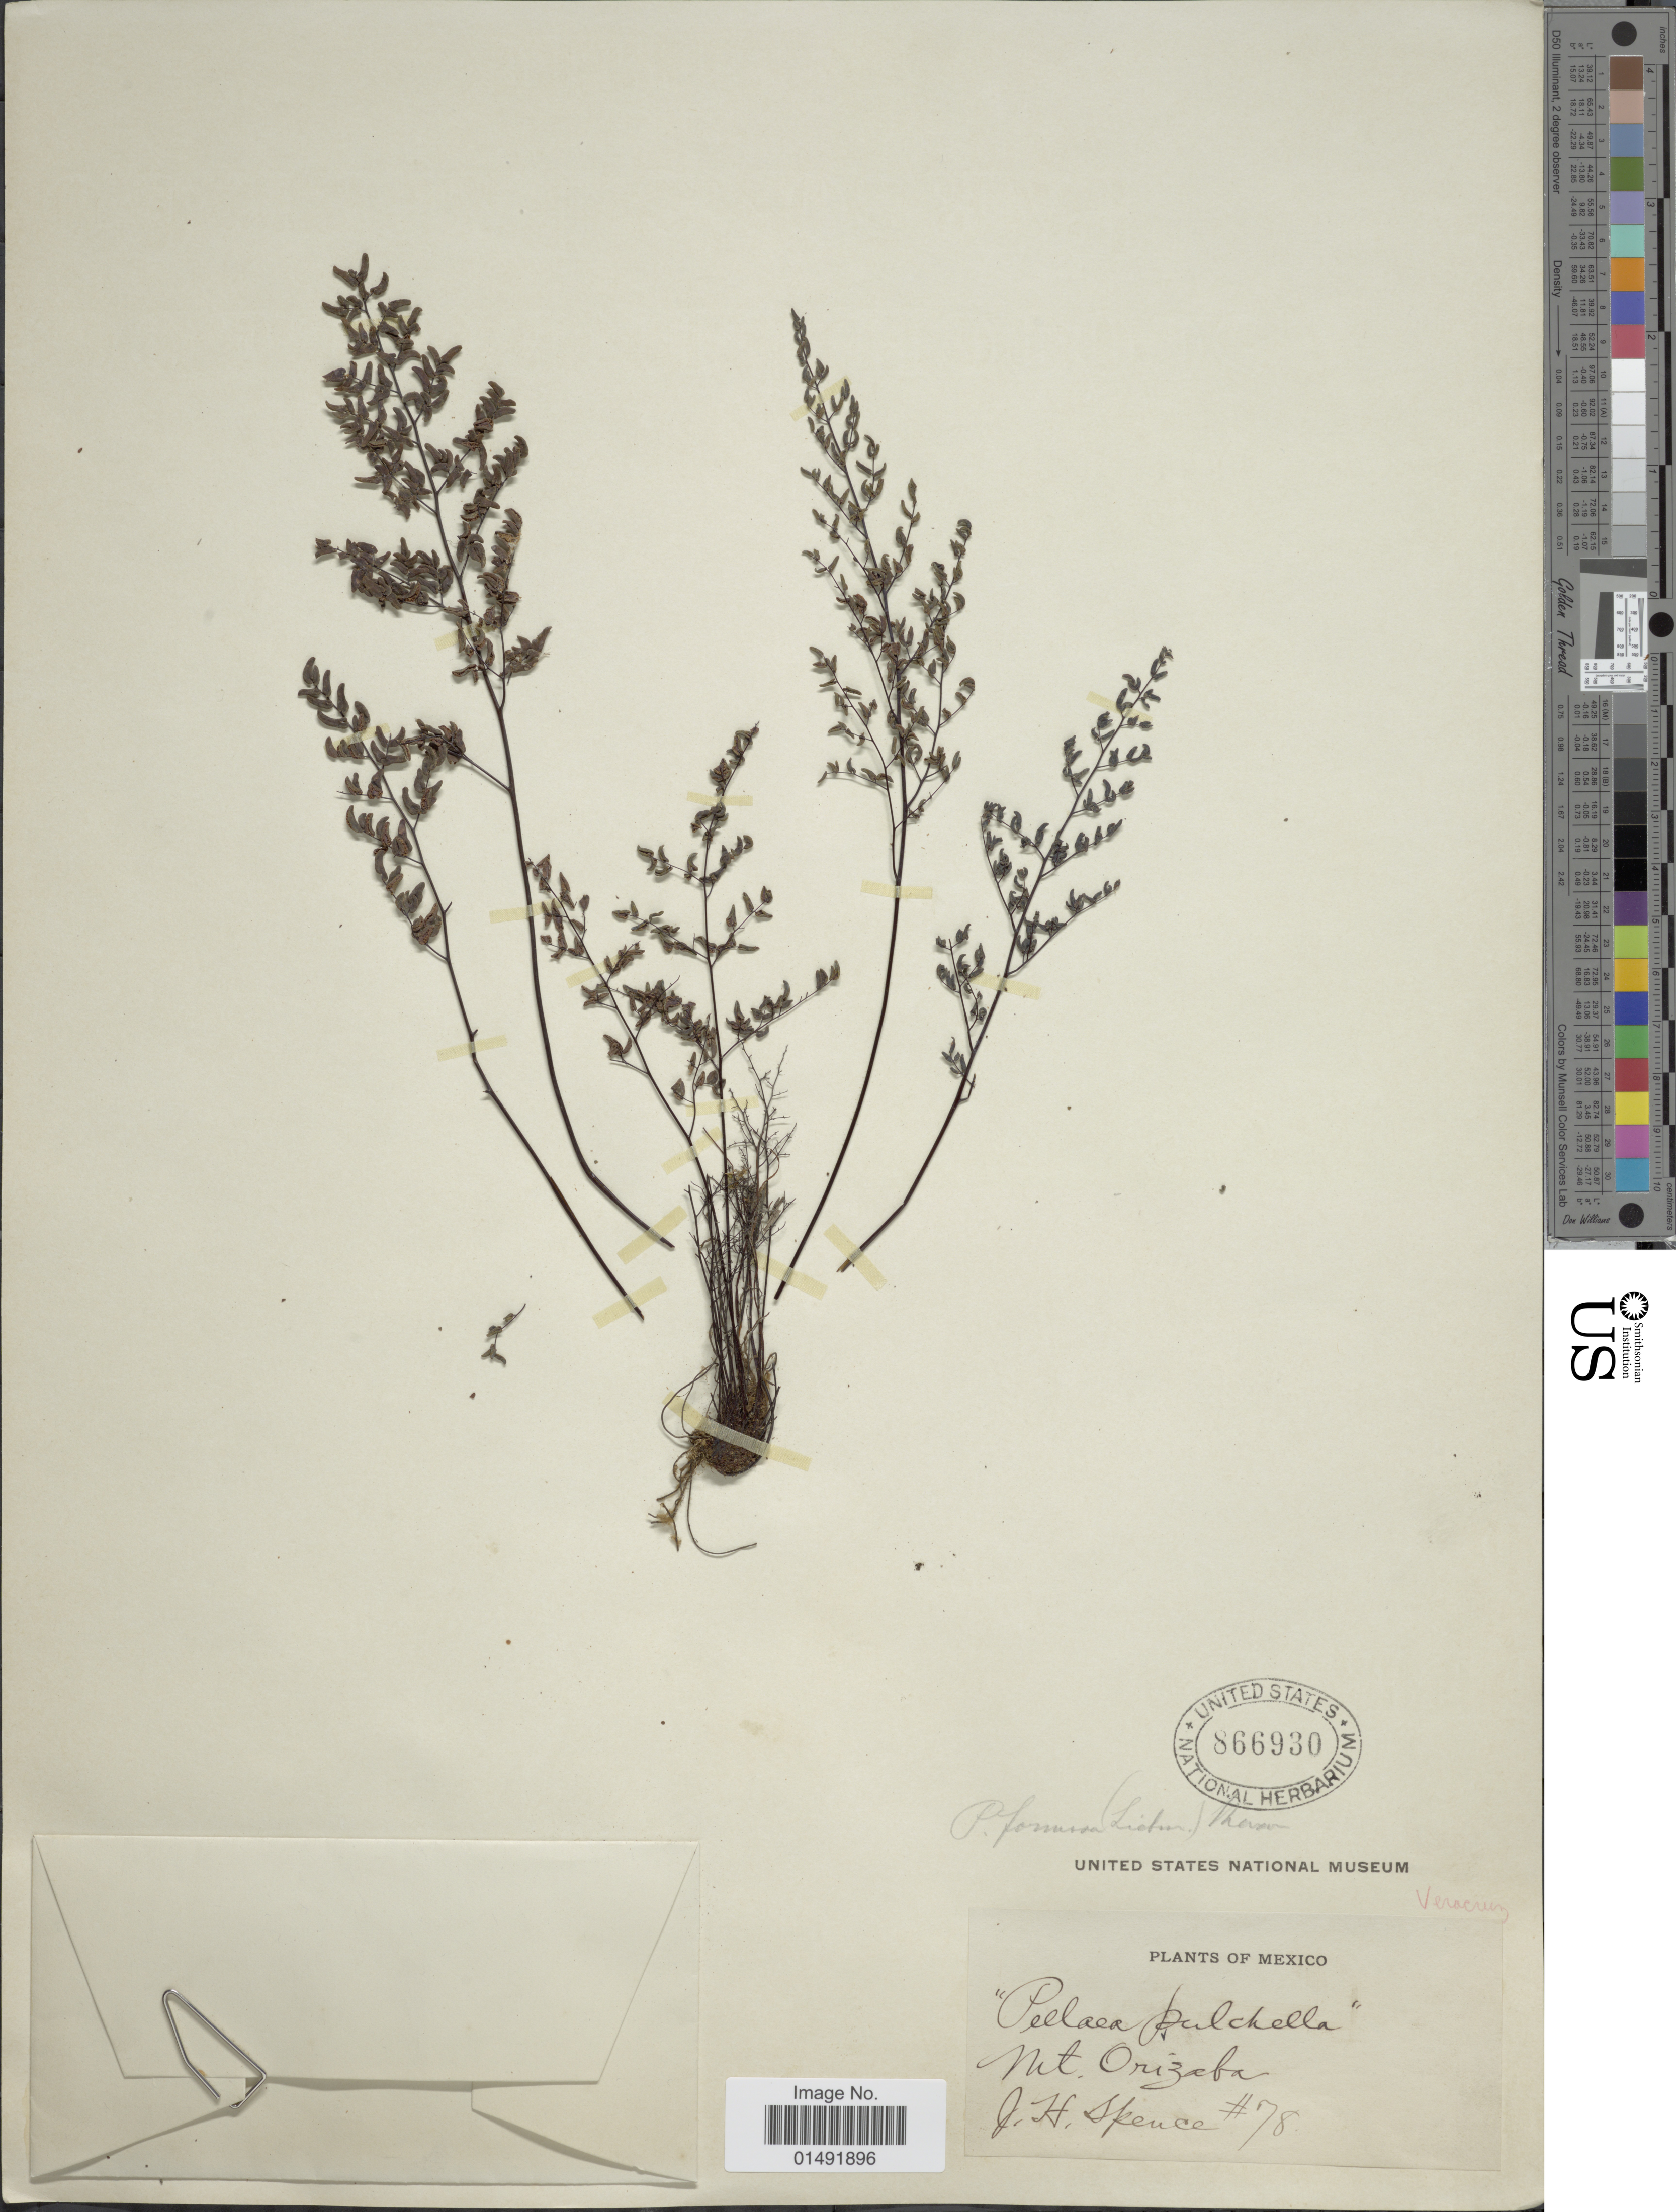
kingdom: Plantae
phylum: Tracheophyta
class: Polypodiopsida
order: Polypodiales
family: Pteridaceae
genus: Pellaea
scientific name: Pellaea formosa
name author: (Liebm.) Maxon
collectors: J. Spence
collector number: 78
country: Mexico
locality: Mt Orizaba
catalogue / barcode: US 866930